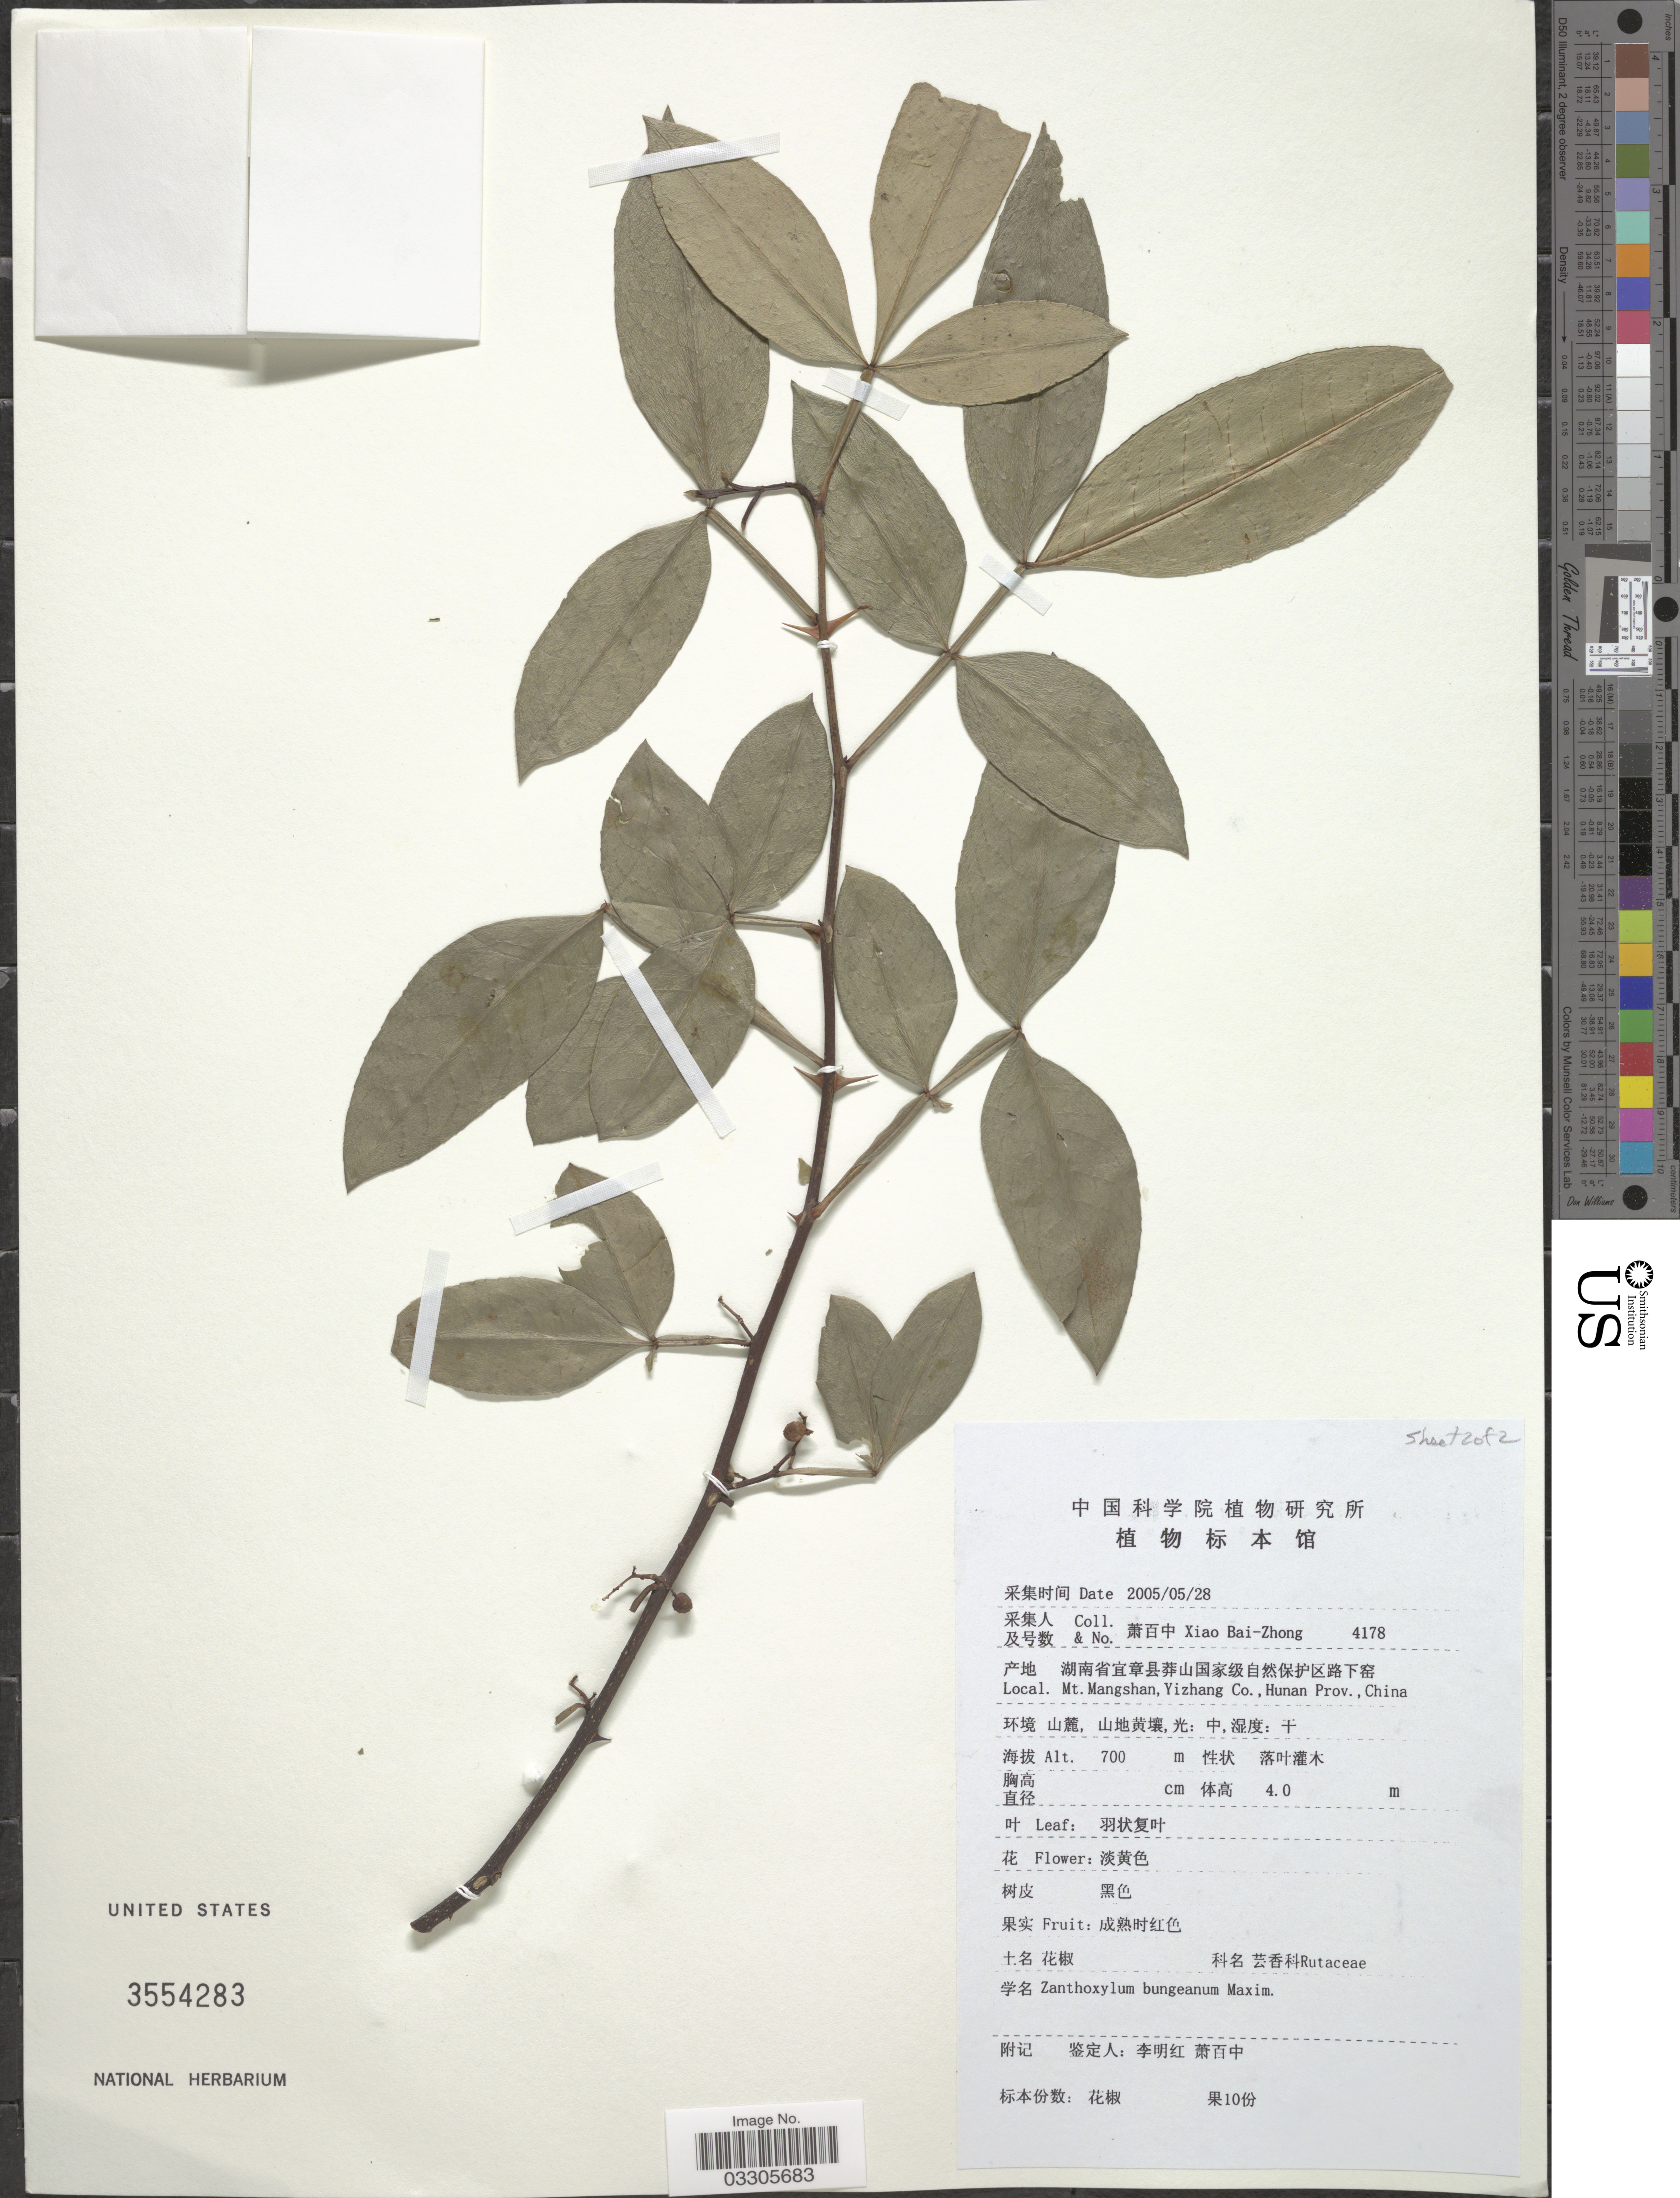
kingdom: Plantae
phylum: Tracheophyta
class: Magnoliopsida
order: Sapindales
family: Rutaceae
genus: Zanthoxylum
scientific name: Zanthoxylum bungeanum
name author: Maxim.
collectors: B. Z. Xiao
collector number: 4178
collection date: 2005-05-28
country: China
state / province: Hunan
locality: Mt. Mangshan, Yizhang Co.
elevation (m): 700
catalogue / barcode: US 3554283